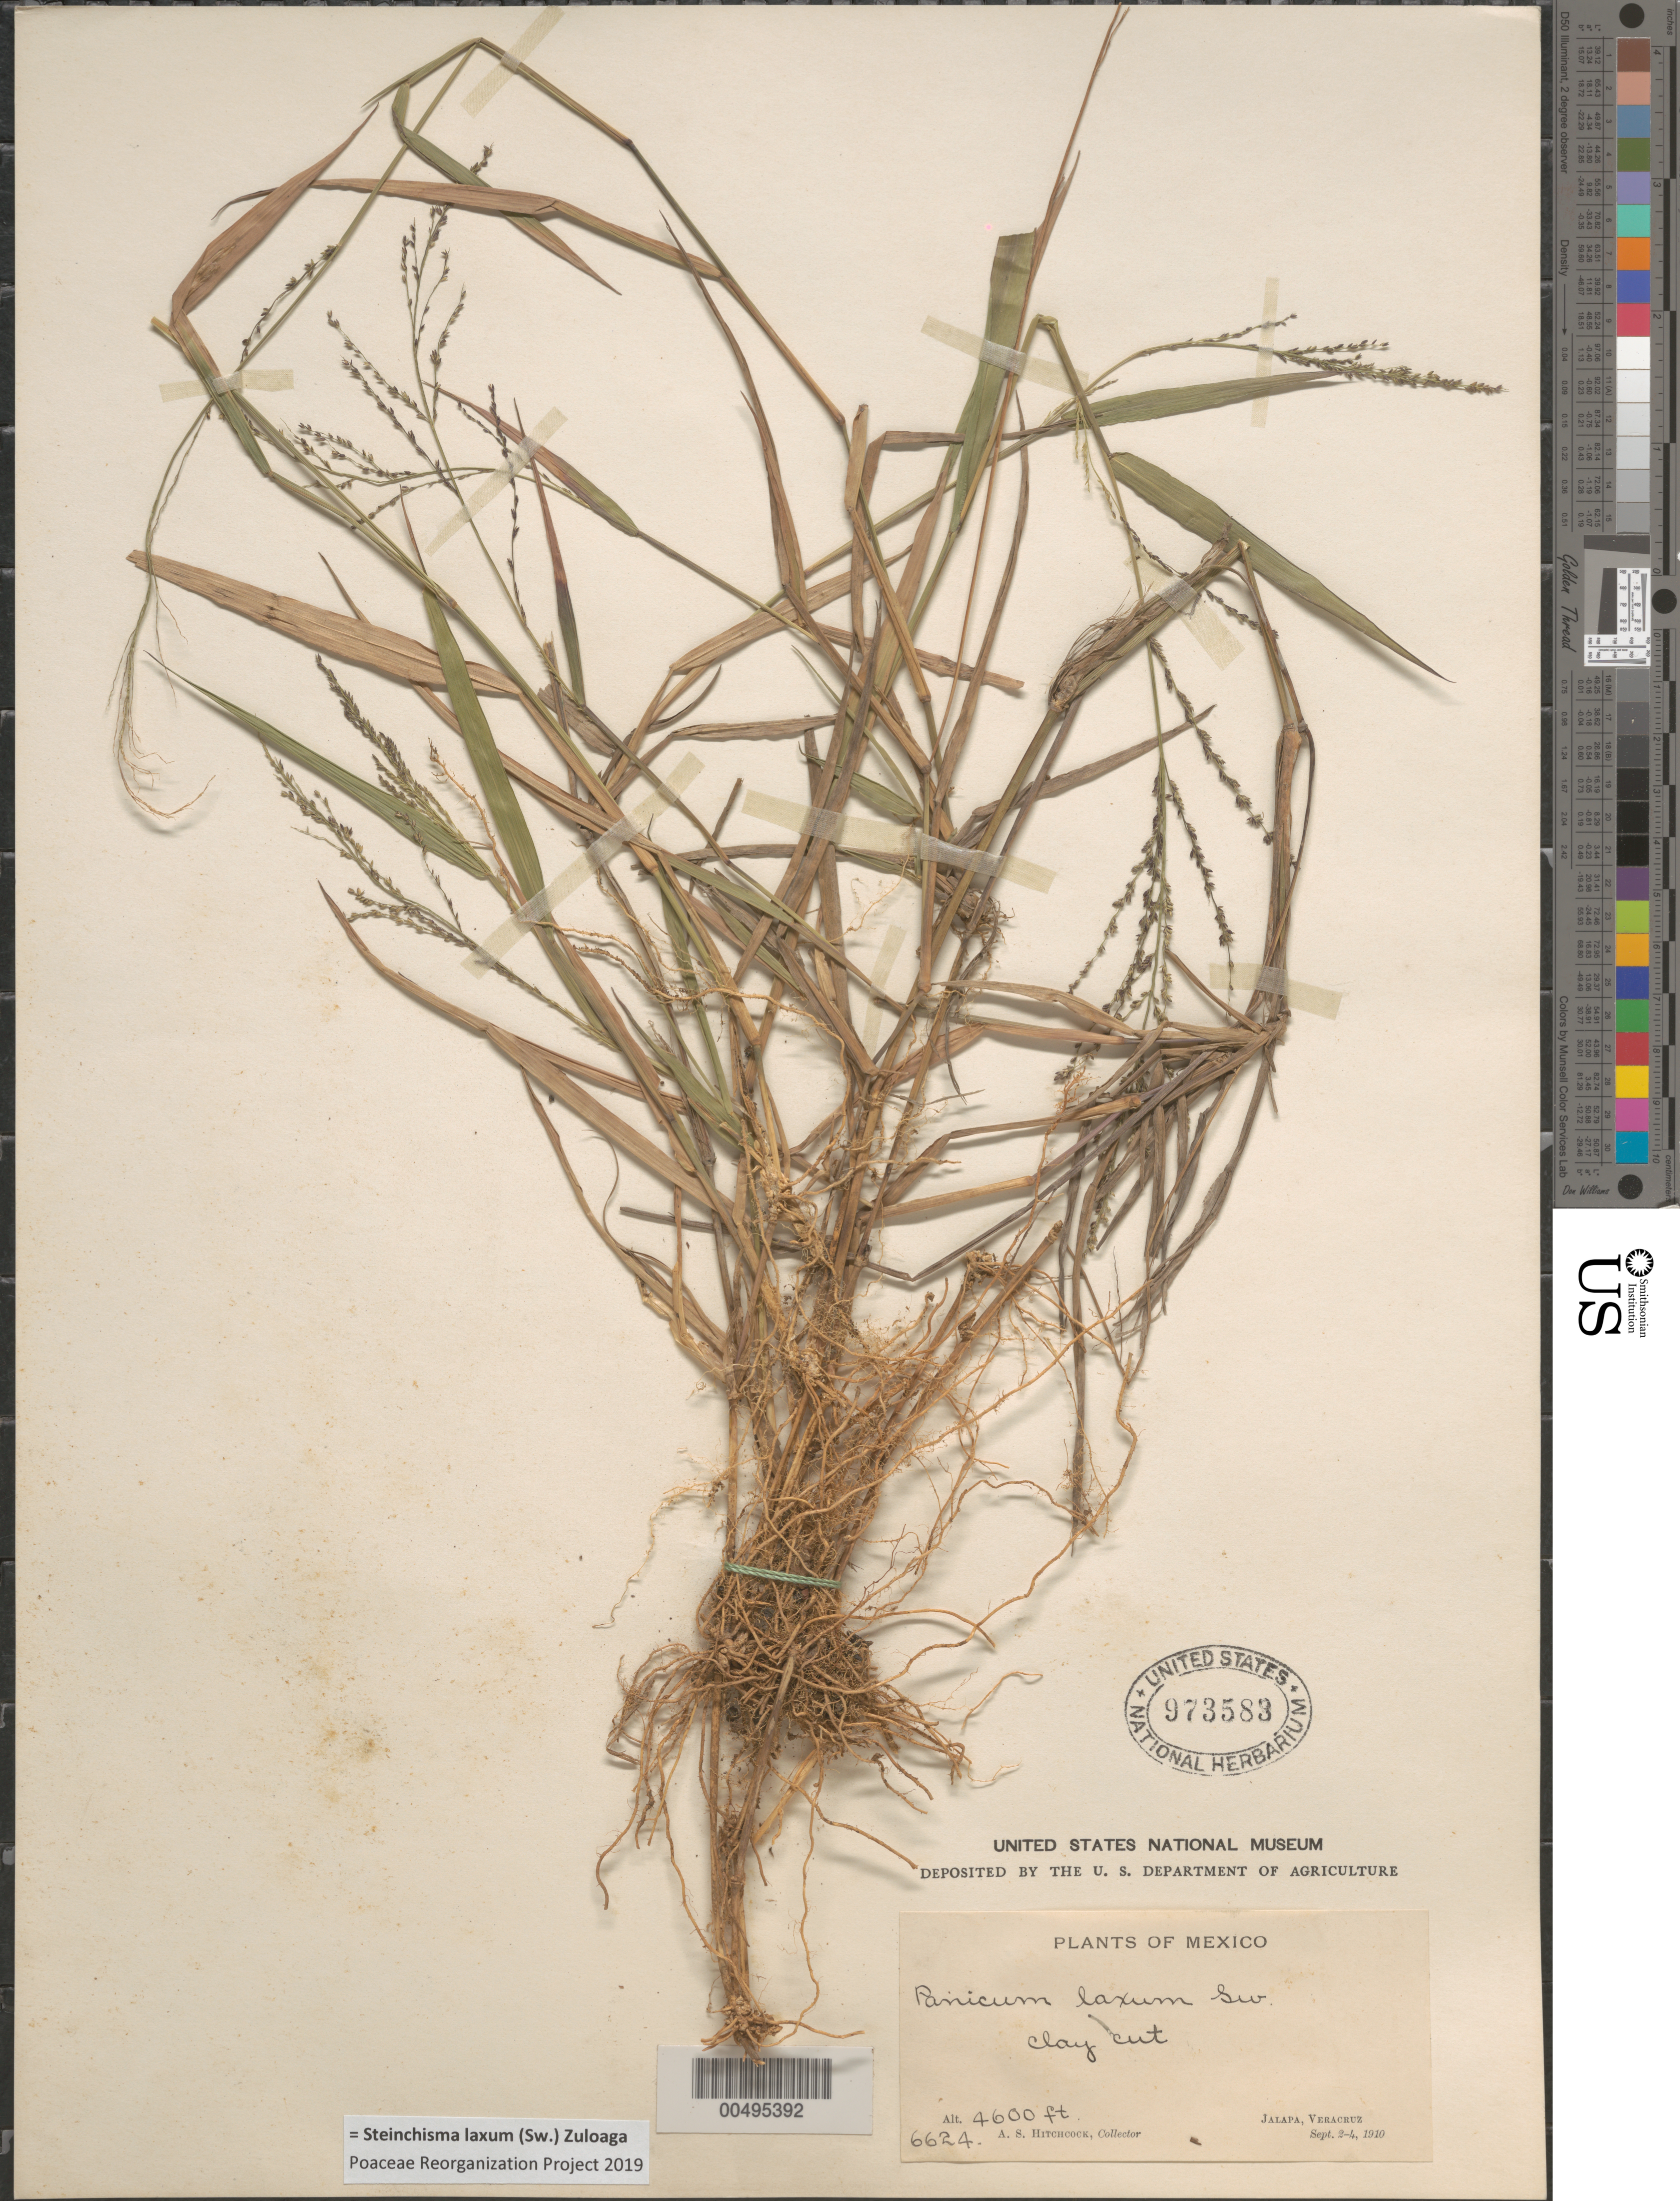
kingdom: Plantae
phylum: Tracheophyta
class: Liliopsida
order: Poales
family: Poaceae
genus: Panicum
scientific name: Panicum laxum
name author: Sw.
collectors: A. S. Hitchcock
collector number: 6624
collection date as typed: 2 Sep 1910 to 4 Sep 1910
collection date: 1910-09-02/1910-09-04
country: Mexico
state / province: Veracruz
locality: Jalapa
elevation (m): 1402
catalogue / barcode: US 973583